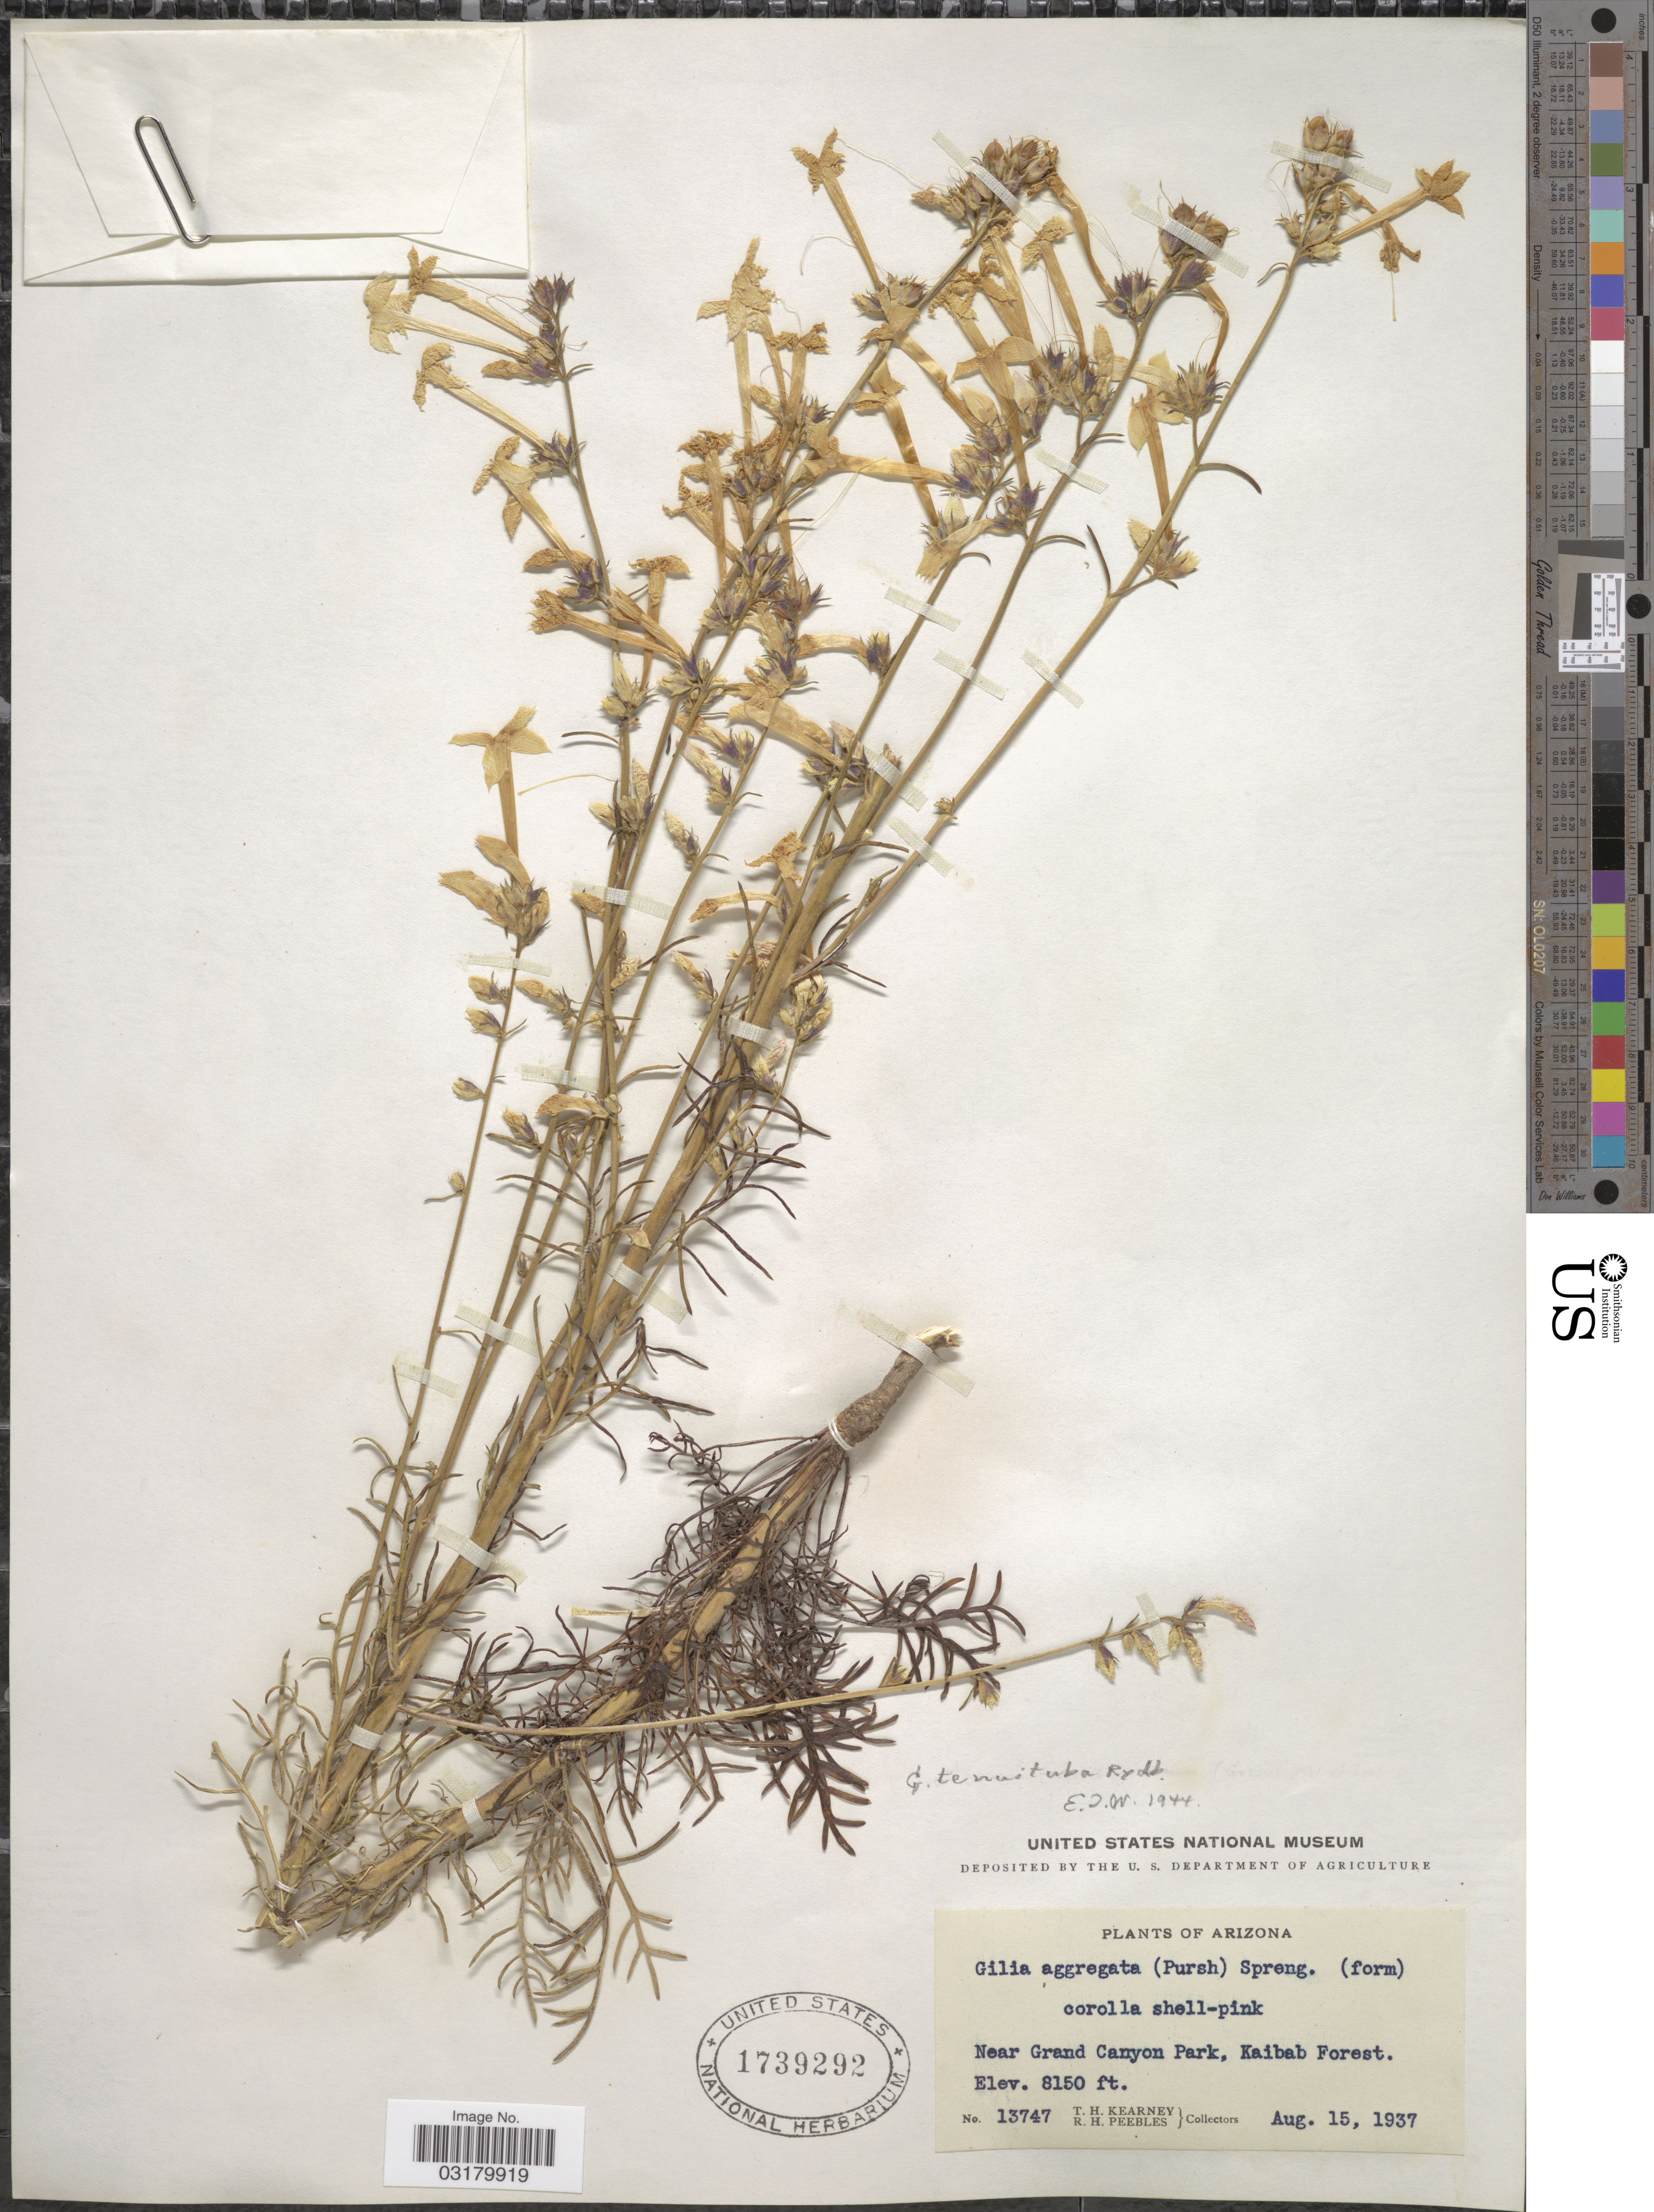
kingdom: Plantae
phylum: Tracheophyta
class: Magnoliopsida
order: Ericales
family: Polemoniaceae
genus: Ipomopsis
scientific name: Ipomopsis tenuituba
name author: (Rydb.) V.E. Grant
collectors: T. H. Kearney & R. H. Peebles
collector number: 13747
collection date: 1937-08-15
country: United States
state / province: Arizona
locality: Near Grand Canyon Park, Kaibab Forest.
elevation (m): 2484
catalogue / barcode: US 1739292